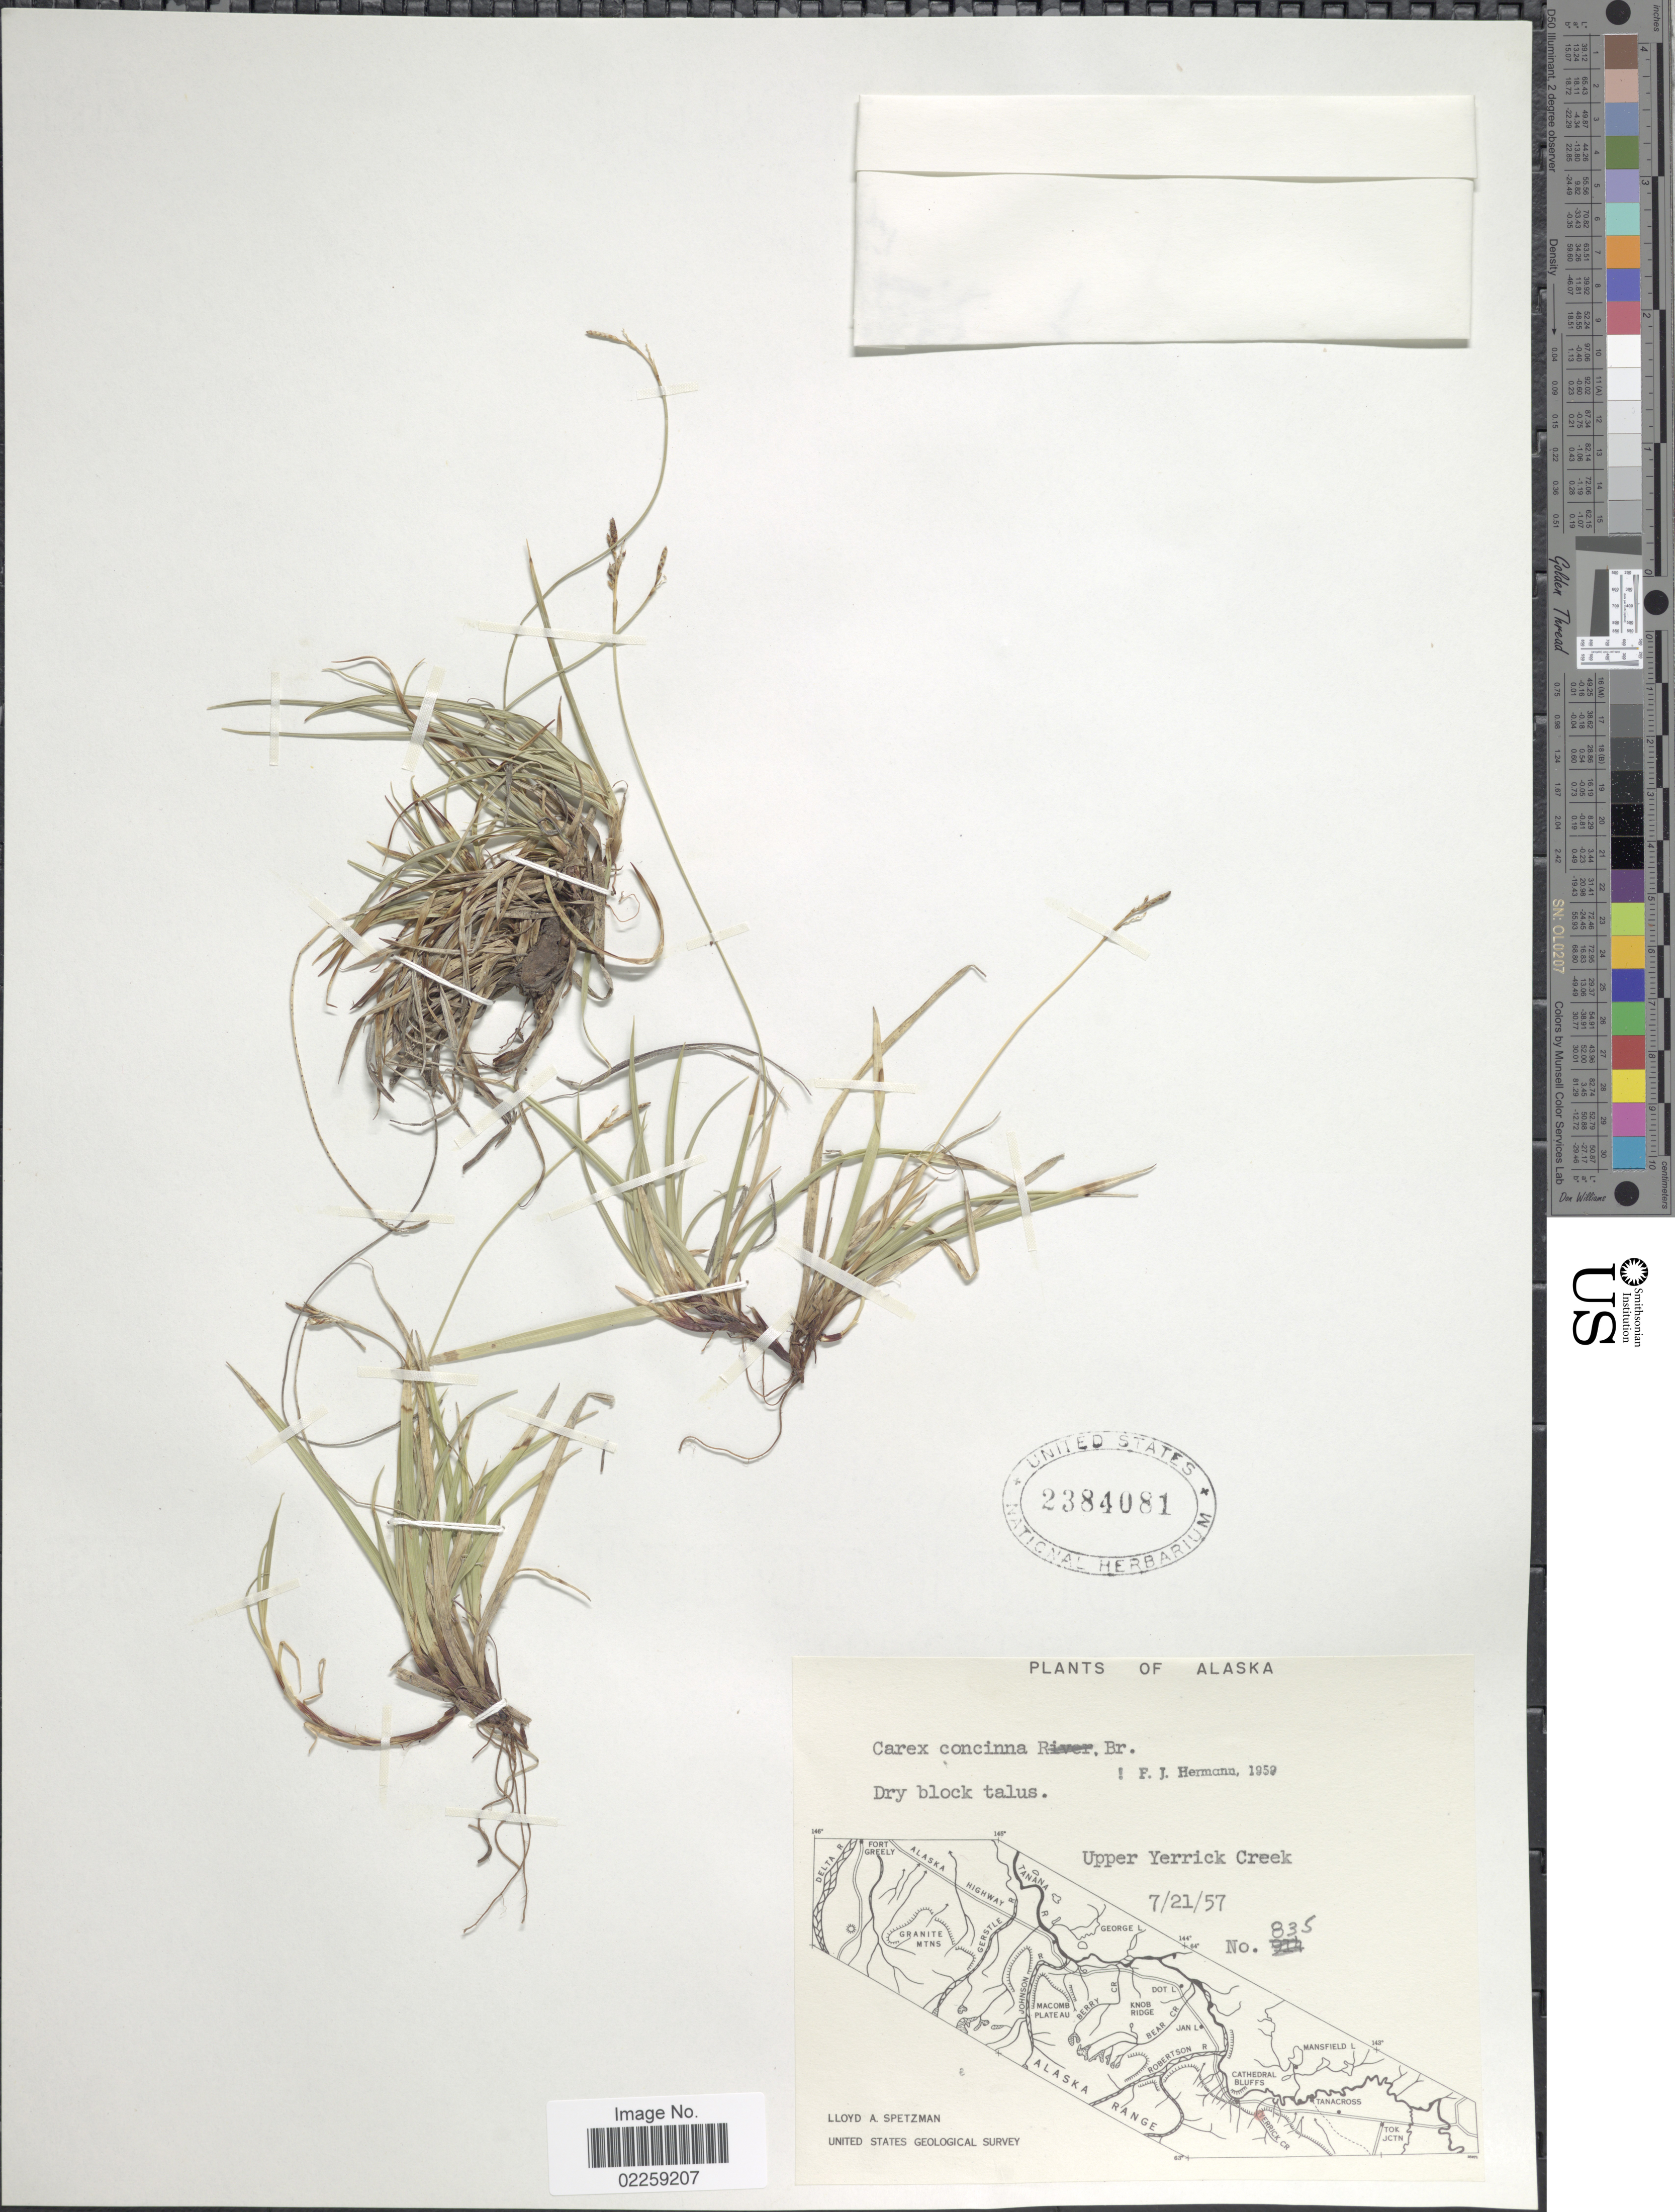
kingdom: Plantae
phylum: Tracheophyta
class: Liliopsida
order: Poales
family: Cyperaceae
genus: Carex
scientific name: Carex concinna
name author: R. Br.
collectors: L. Spetzman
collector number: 835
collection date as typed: Transcribed d/m/y: 21/7/57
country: United States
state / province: Alaska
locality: Upper Yerrick Creek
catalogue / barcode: US 2384081